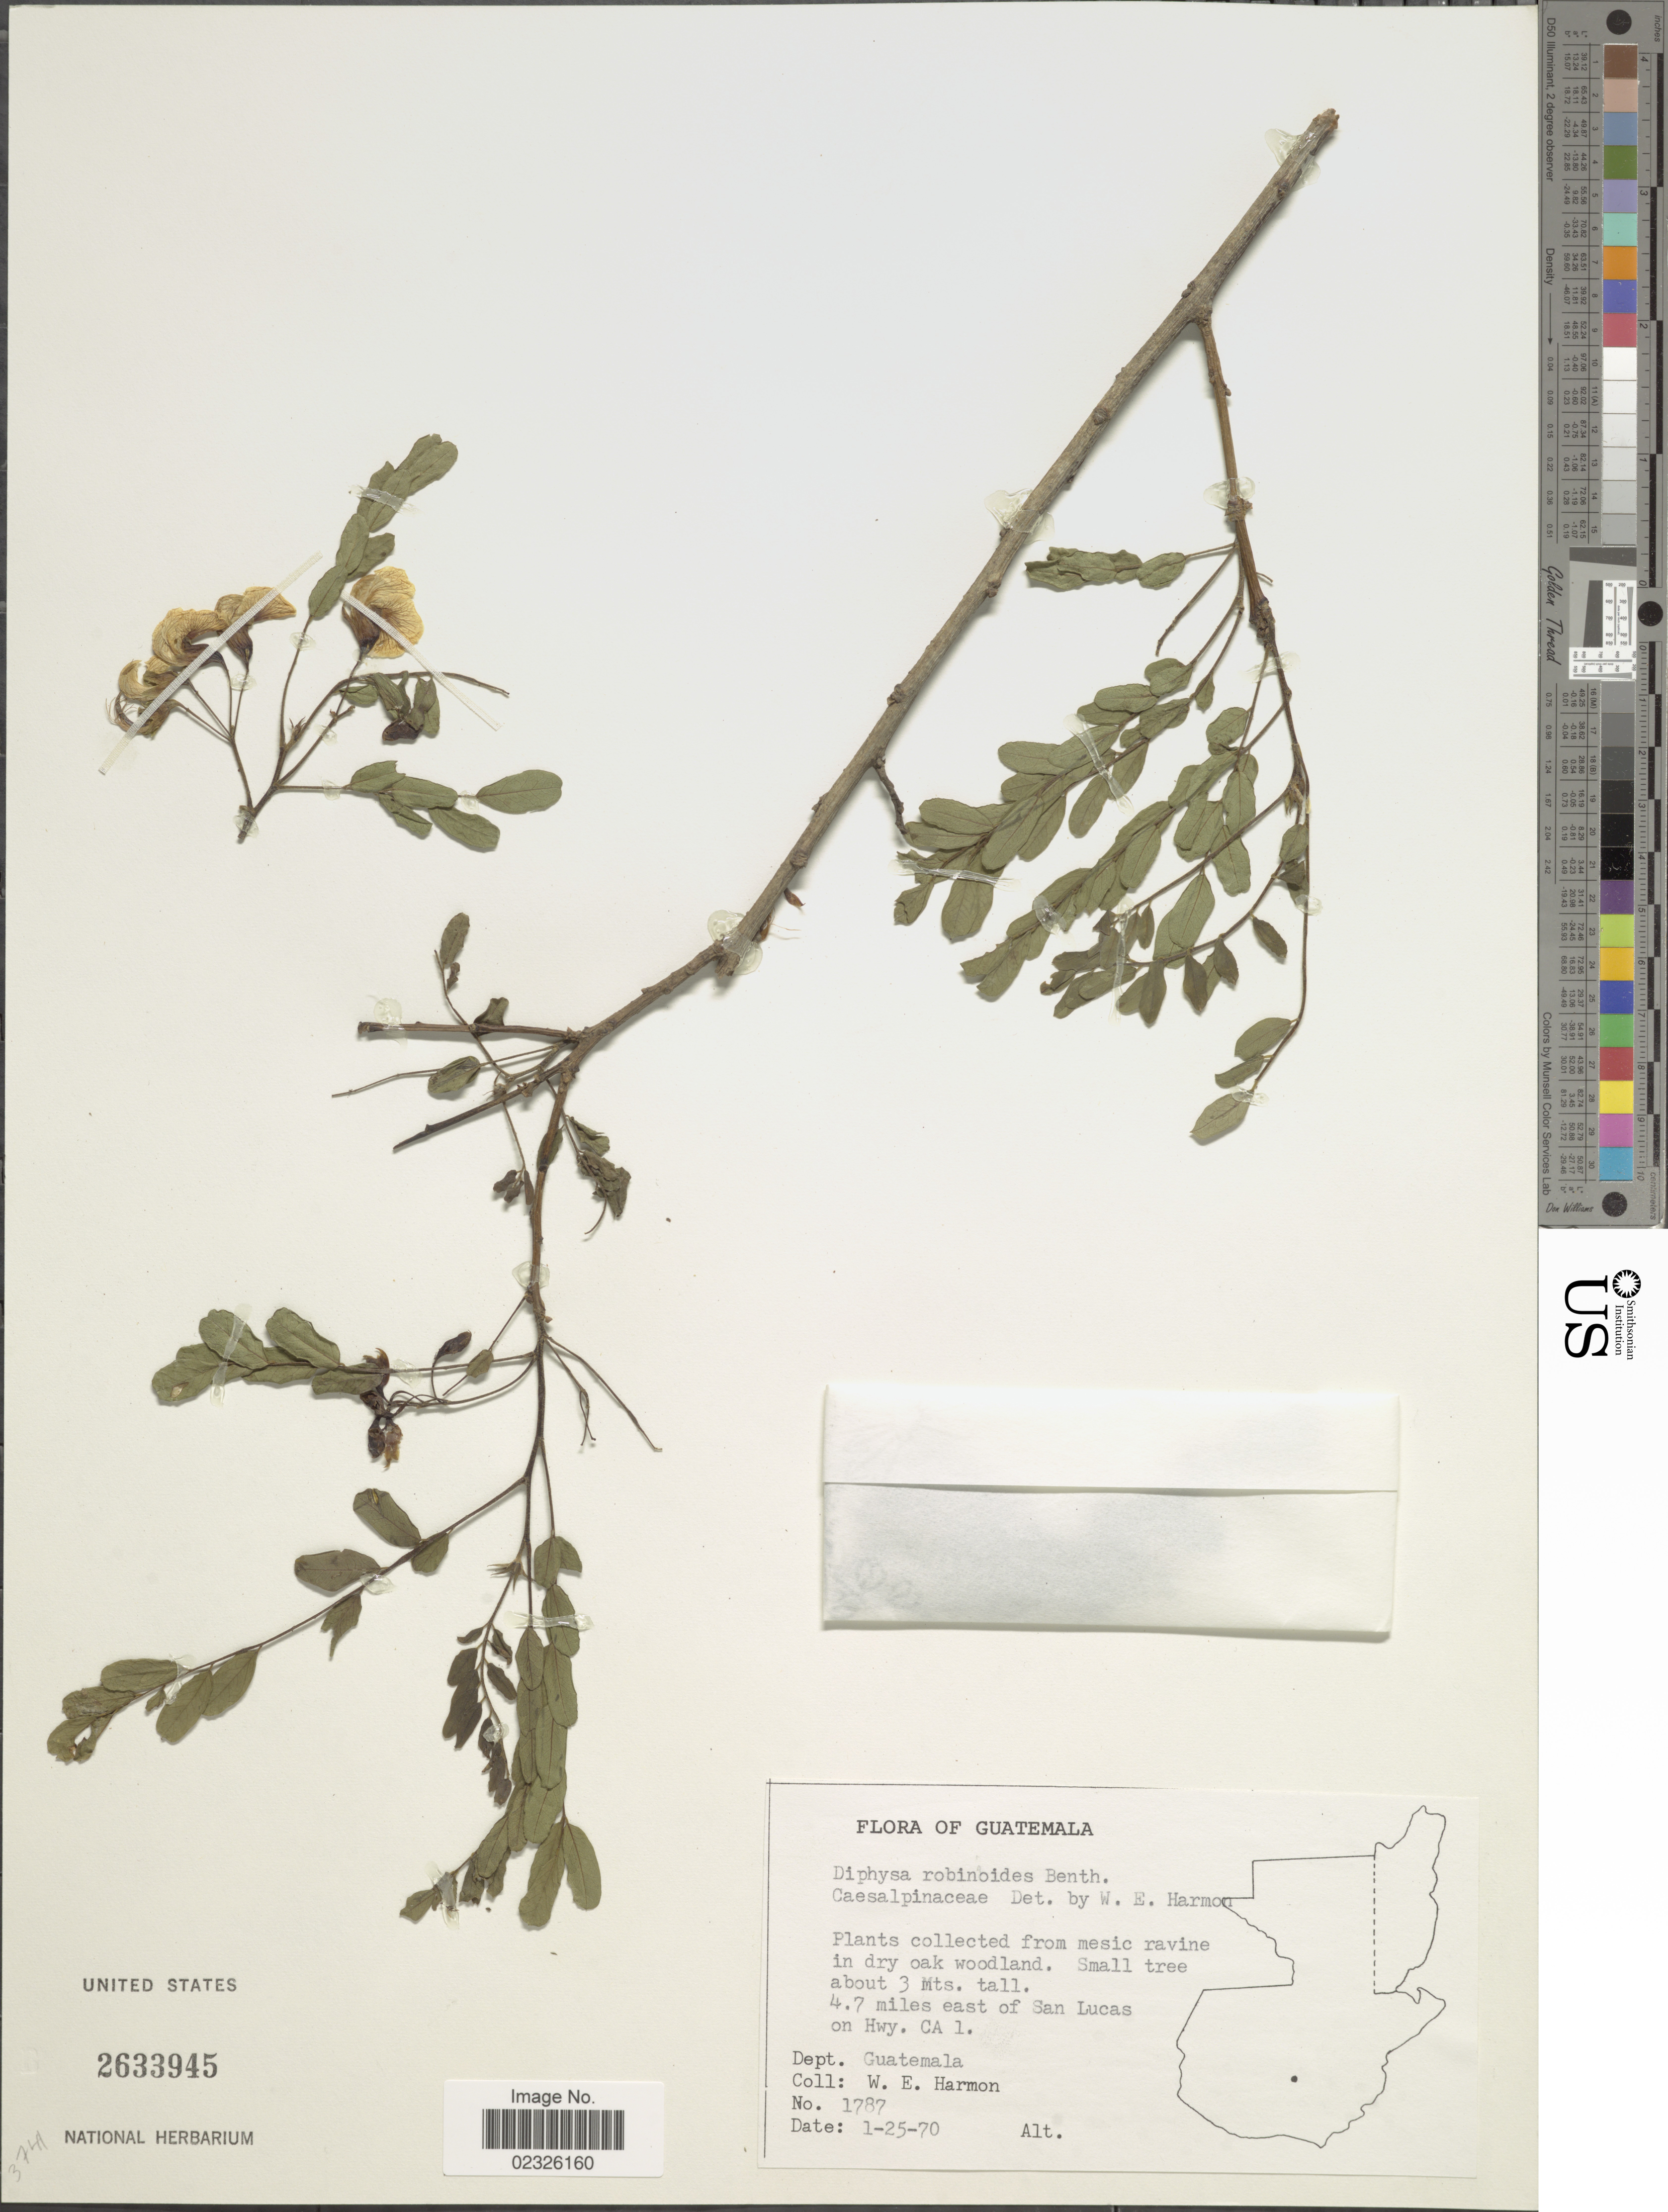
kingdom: Plantae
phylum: Tracheophyta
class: Magnoliopsida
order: Fabales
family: Fabaceae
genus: Diphysa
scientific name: Diphysa robinioides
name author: Benth.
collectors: W. E. Harmon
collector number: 1787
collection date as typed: Transcribed d/m/y: 25/1/70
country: Guatemala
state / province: Guatemala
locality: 4.7 miles east of San Lucas on Hwy. CA 1. Dept. Guatemala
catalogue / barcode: US 2633945